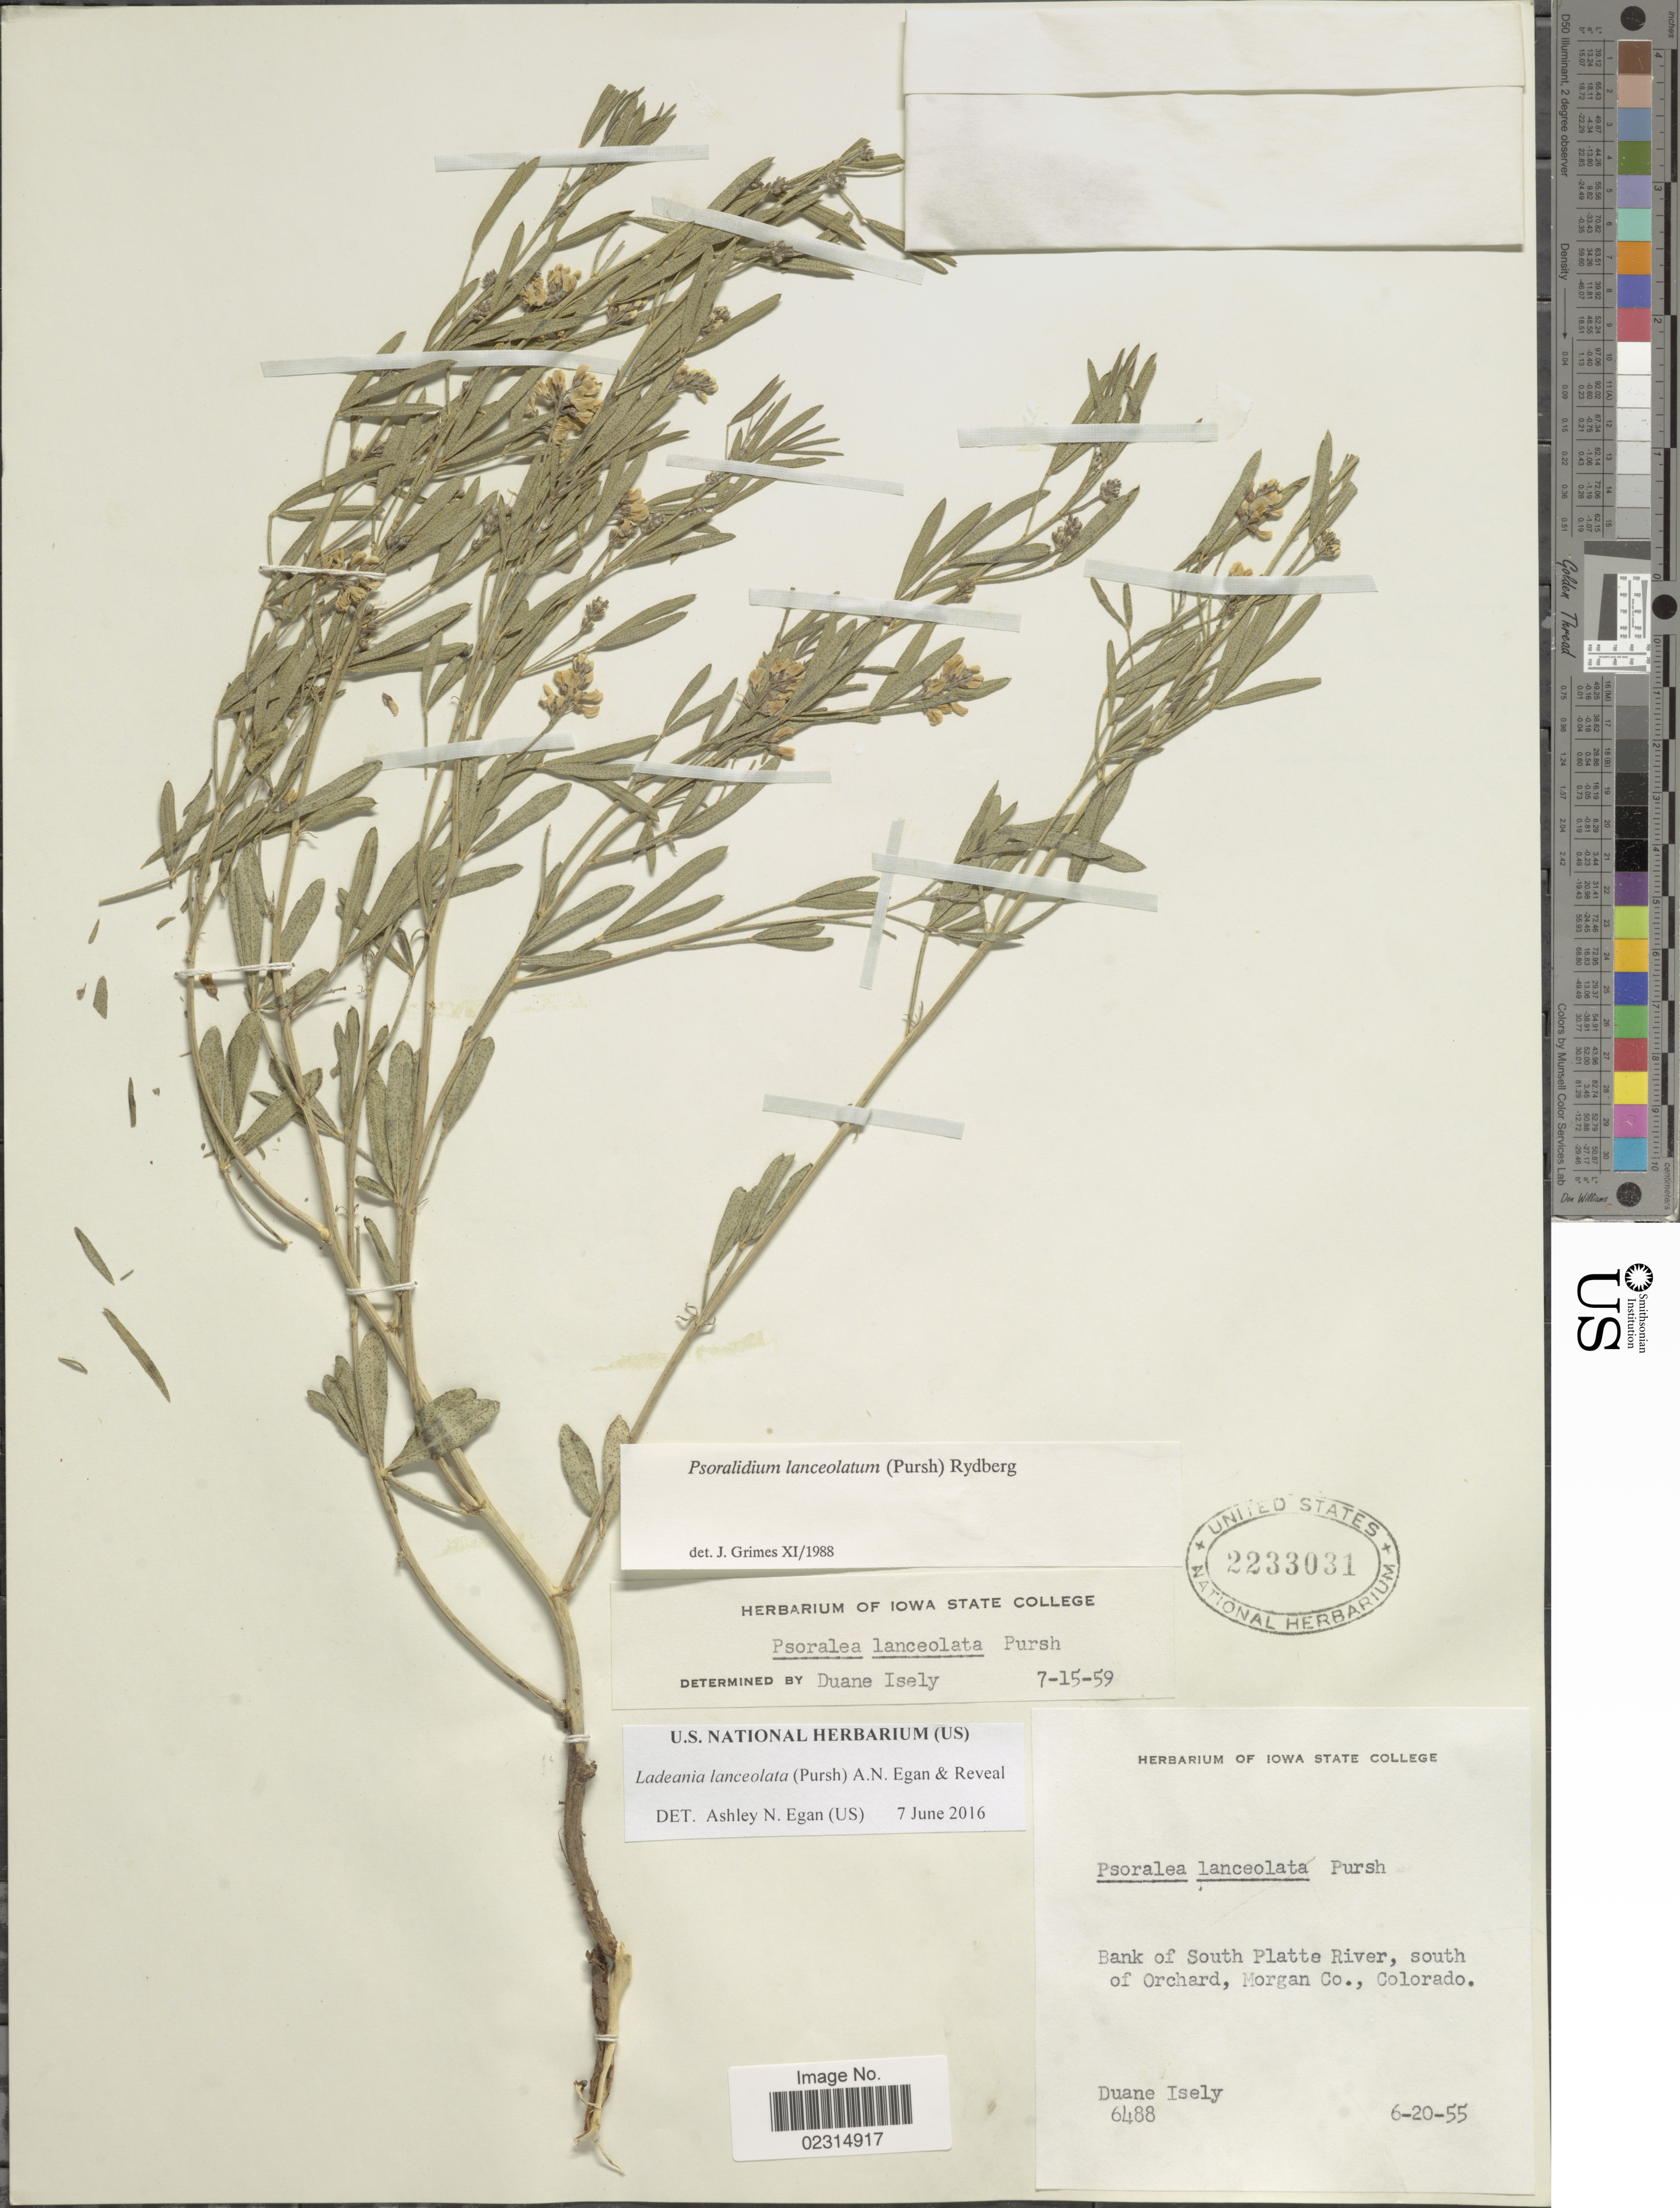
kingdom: Plantae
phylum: Tracheophyta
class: Magnoliopsida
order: Fabales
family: Fabaceae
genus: Ladeania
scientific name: Ladeania lanceolata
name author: (Pursh) A.N. Egan & Reveal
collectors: D. Isely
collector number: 6488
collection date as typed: Transcribed d/m/y: 20/6/55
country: United States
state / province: Colorado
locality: Bank of South Platte River, south of Orchard, Morgan Co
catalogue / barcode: US 2233031